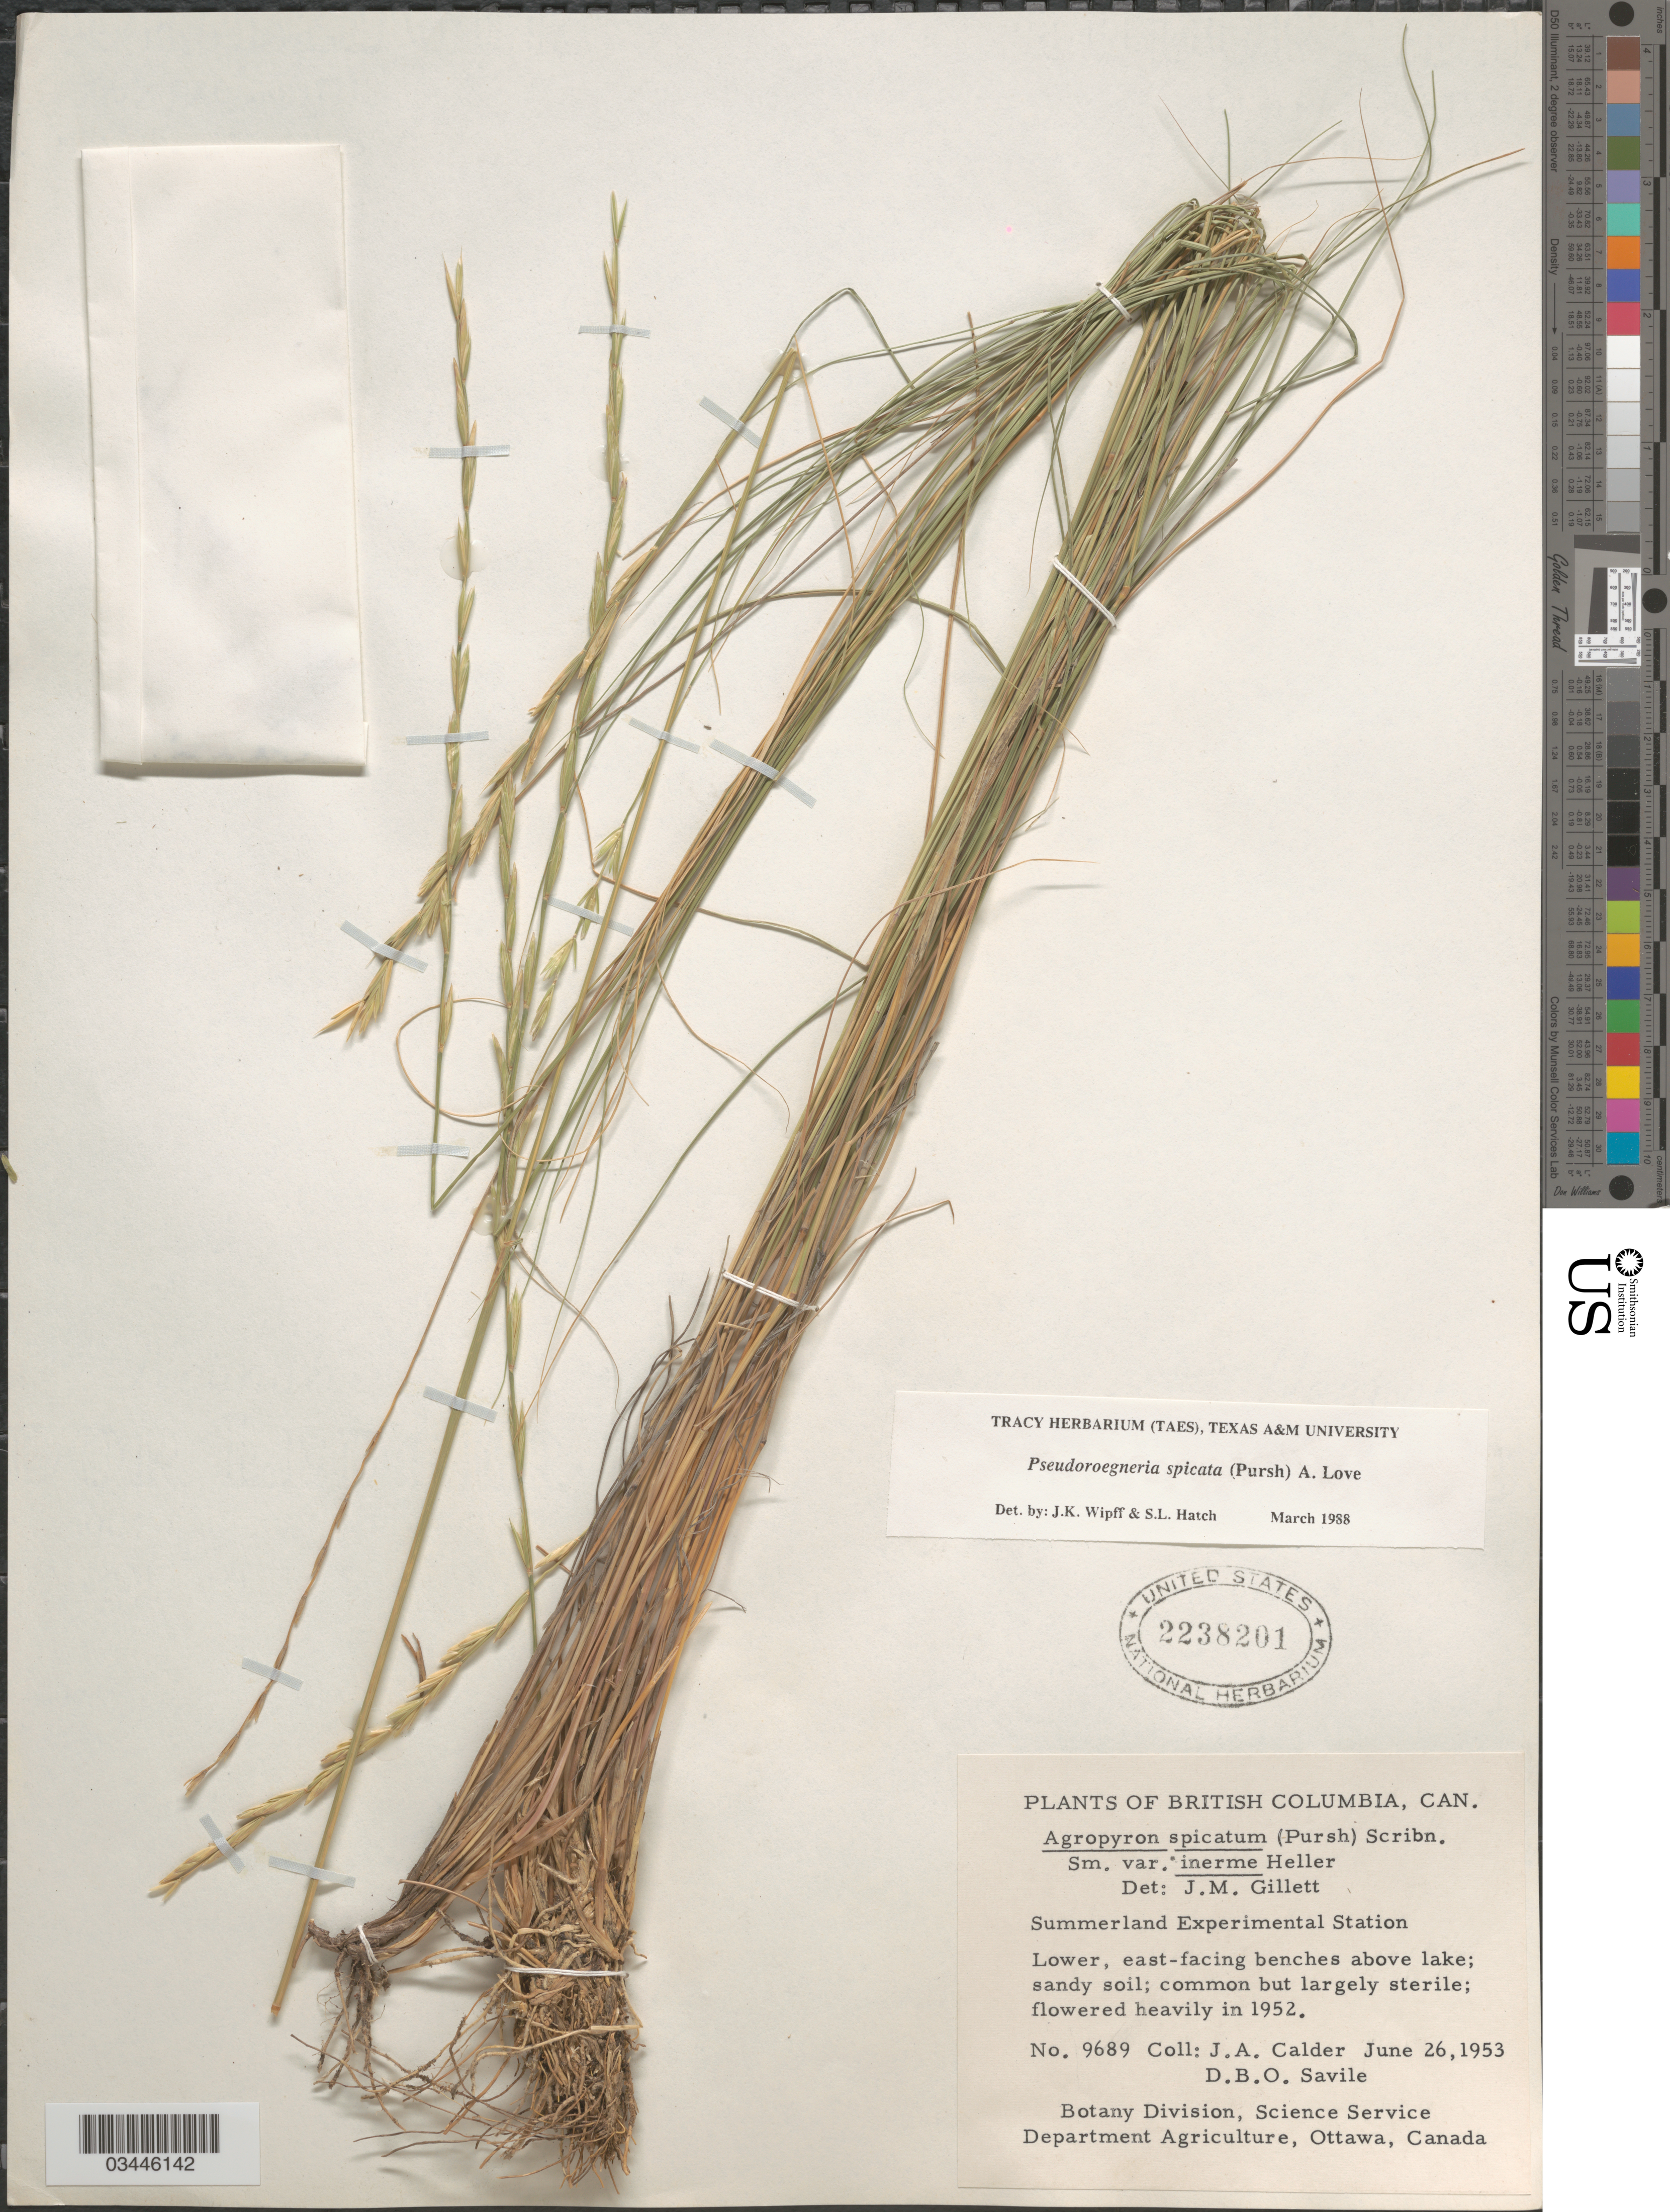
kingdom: Plantae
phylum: Tracheophyta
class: Liliopsida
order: Poales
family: Poaceae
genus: Pseudoroegneria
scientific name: Pseudoroegneria spicata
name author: (Pursh) Á. Löve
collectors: J. A. Calder & D. Savile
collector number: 9689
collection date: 1953-06-26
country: Canada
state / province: British Columbia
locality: Summerland Experimental Station. Lower, east-facing benches above lake; sandy soil; common but largely sterile.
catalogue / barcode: US 2238201